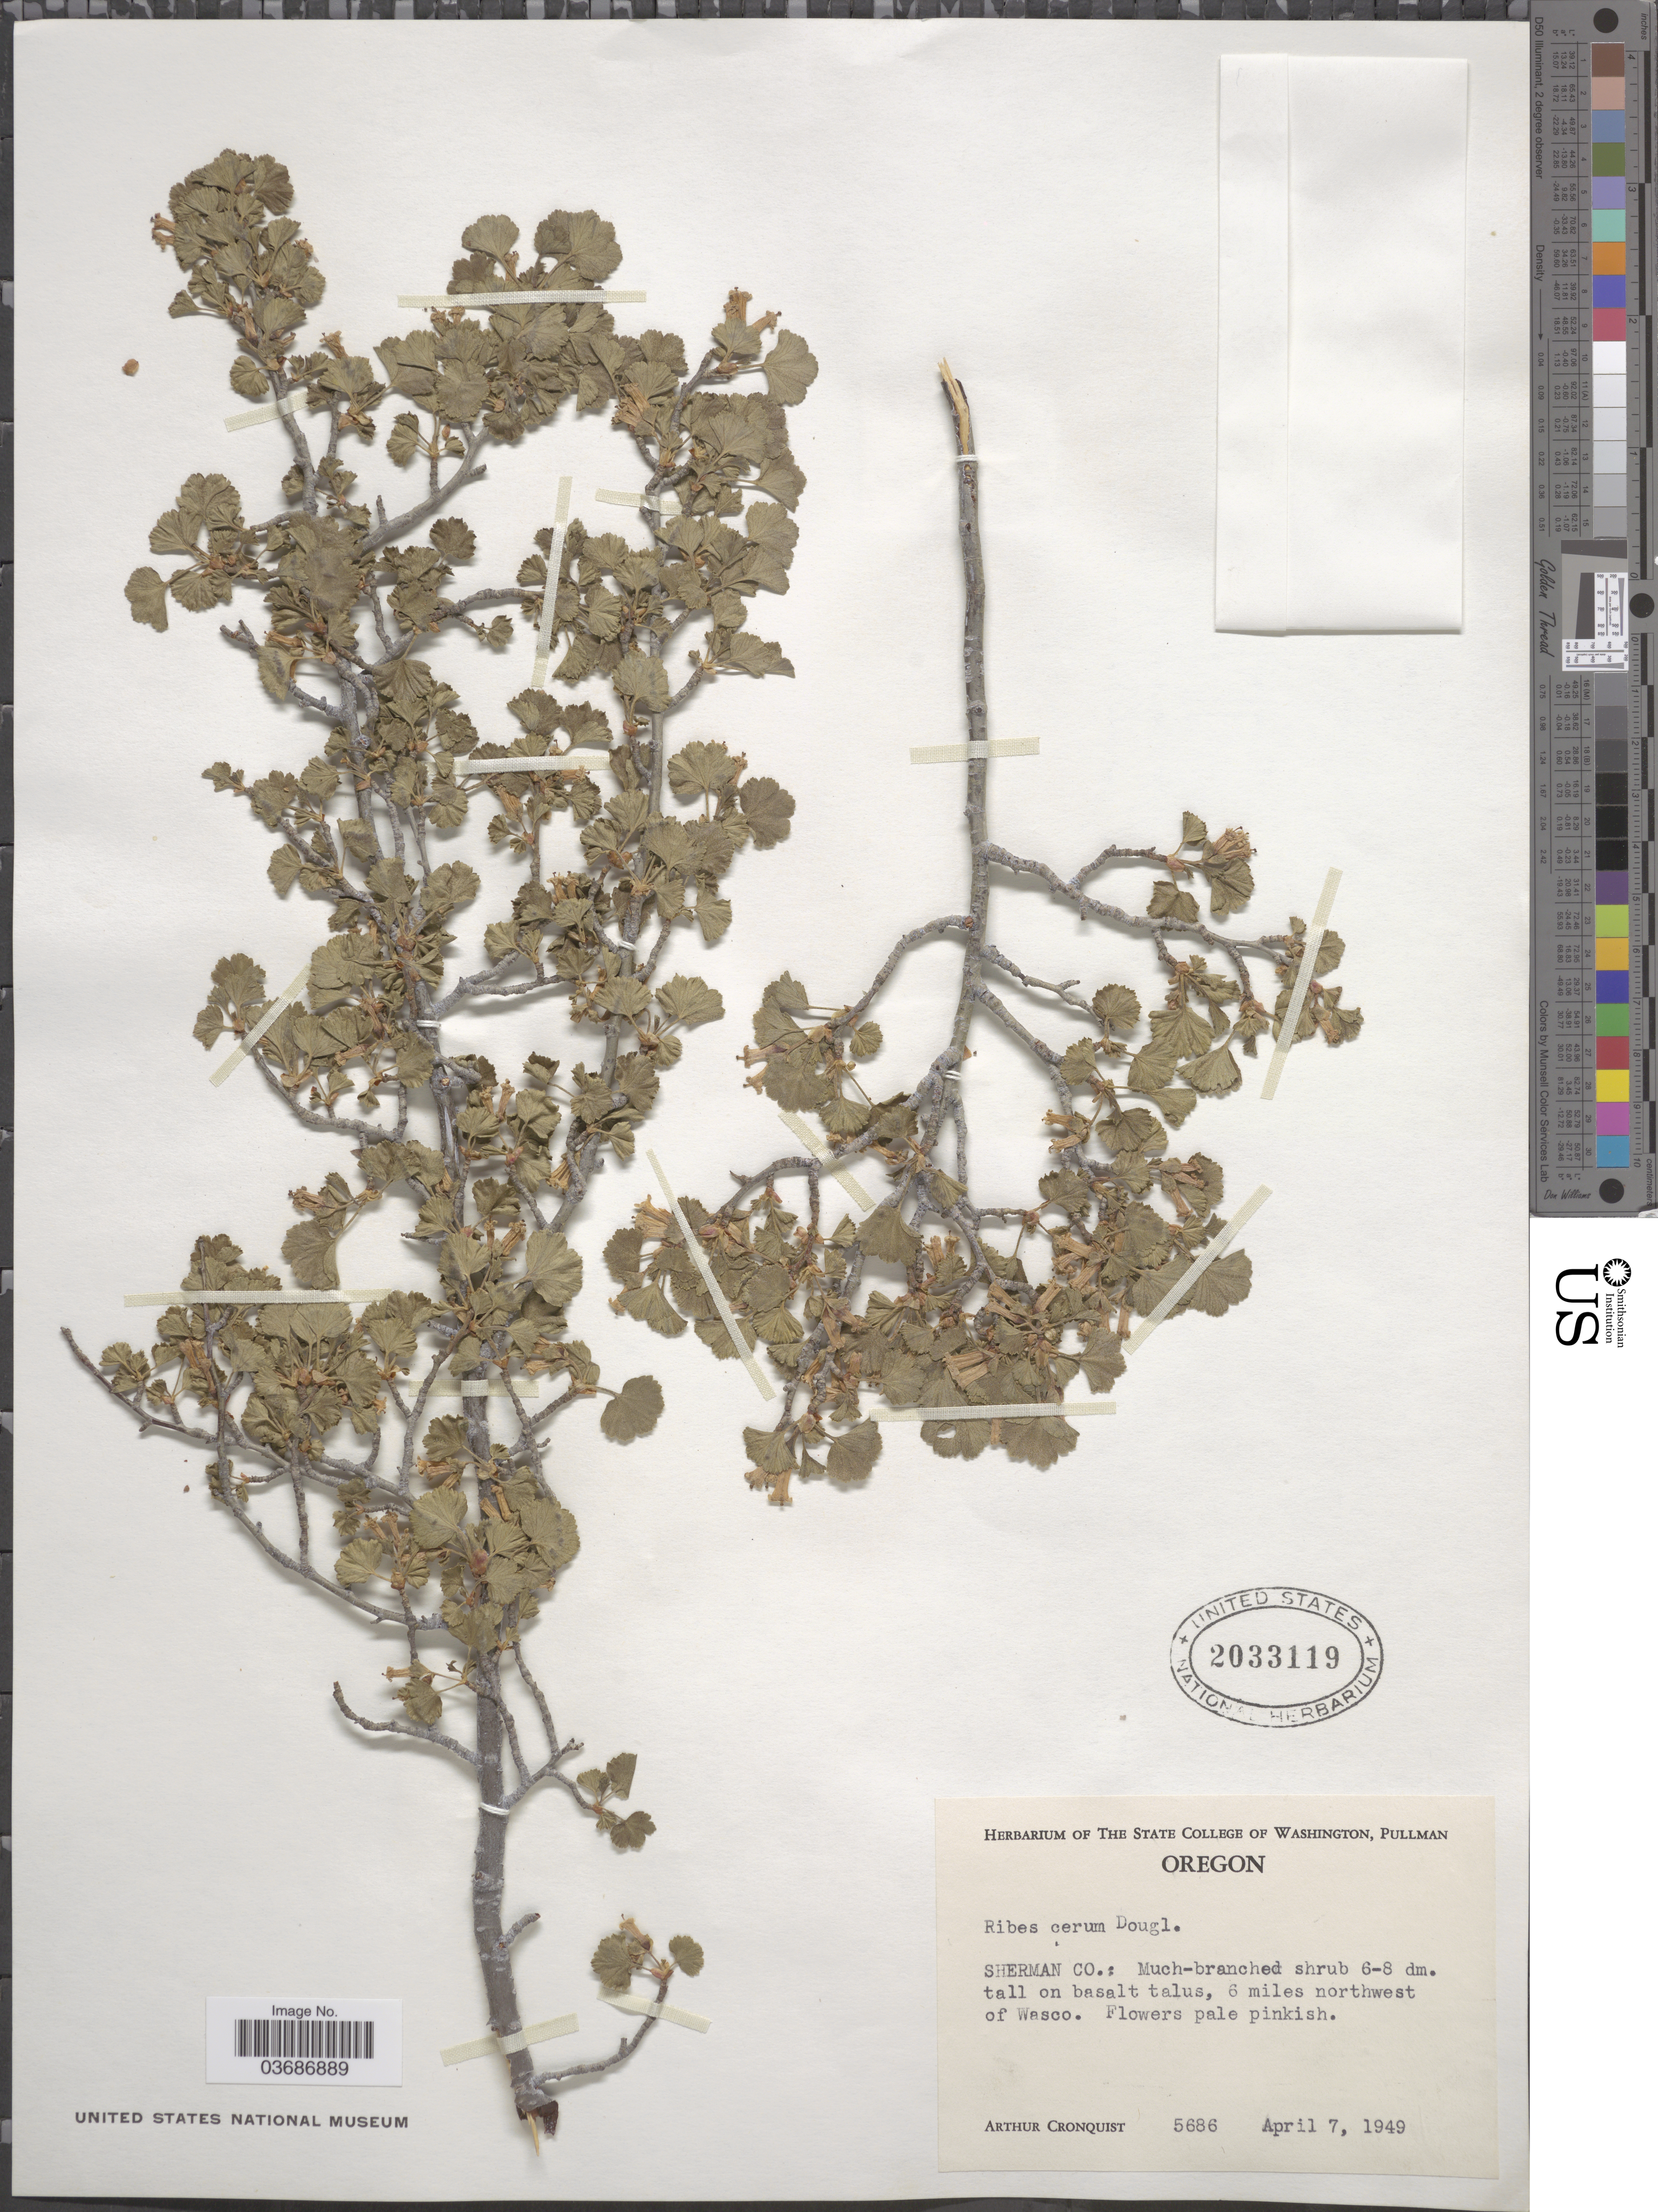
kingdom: Plantae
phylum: Tracheophyta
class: Magnoliopsida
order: Saxifragales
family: Grossulariaceae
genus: Ribes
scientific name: Ribes cereum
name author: Douglas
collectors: A. J. Cronquist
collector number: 5686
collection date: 1949-04-07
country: United States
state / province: Oregon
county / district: Sherman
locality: Sherman Co.: 6 miles northwest of Wasco.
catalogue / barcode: US 2033119